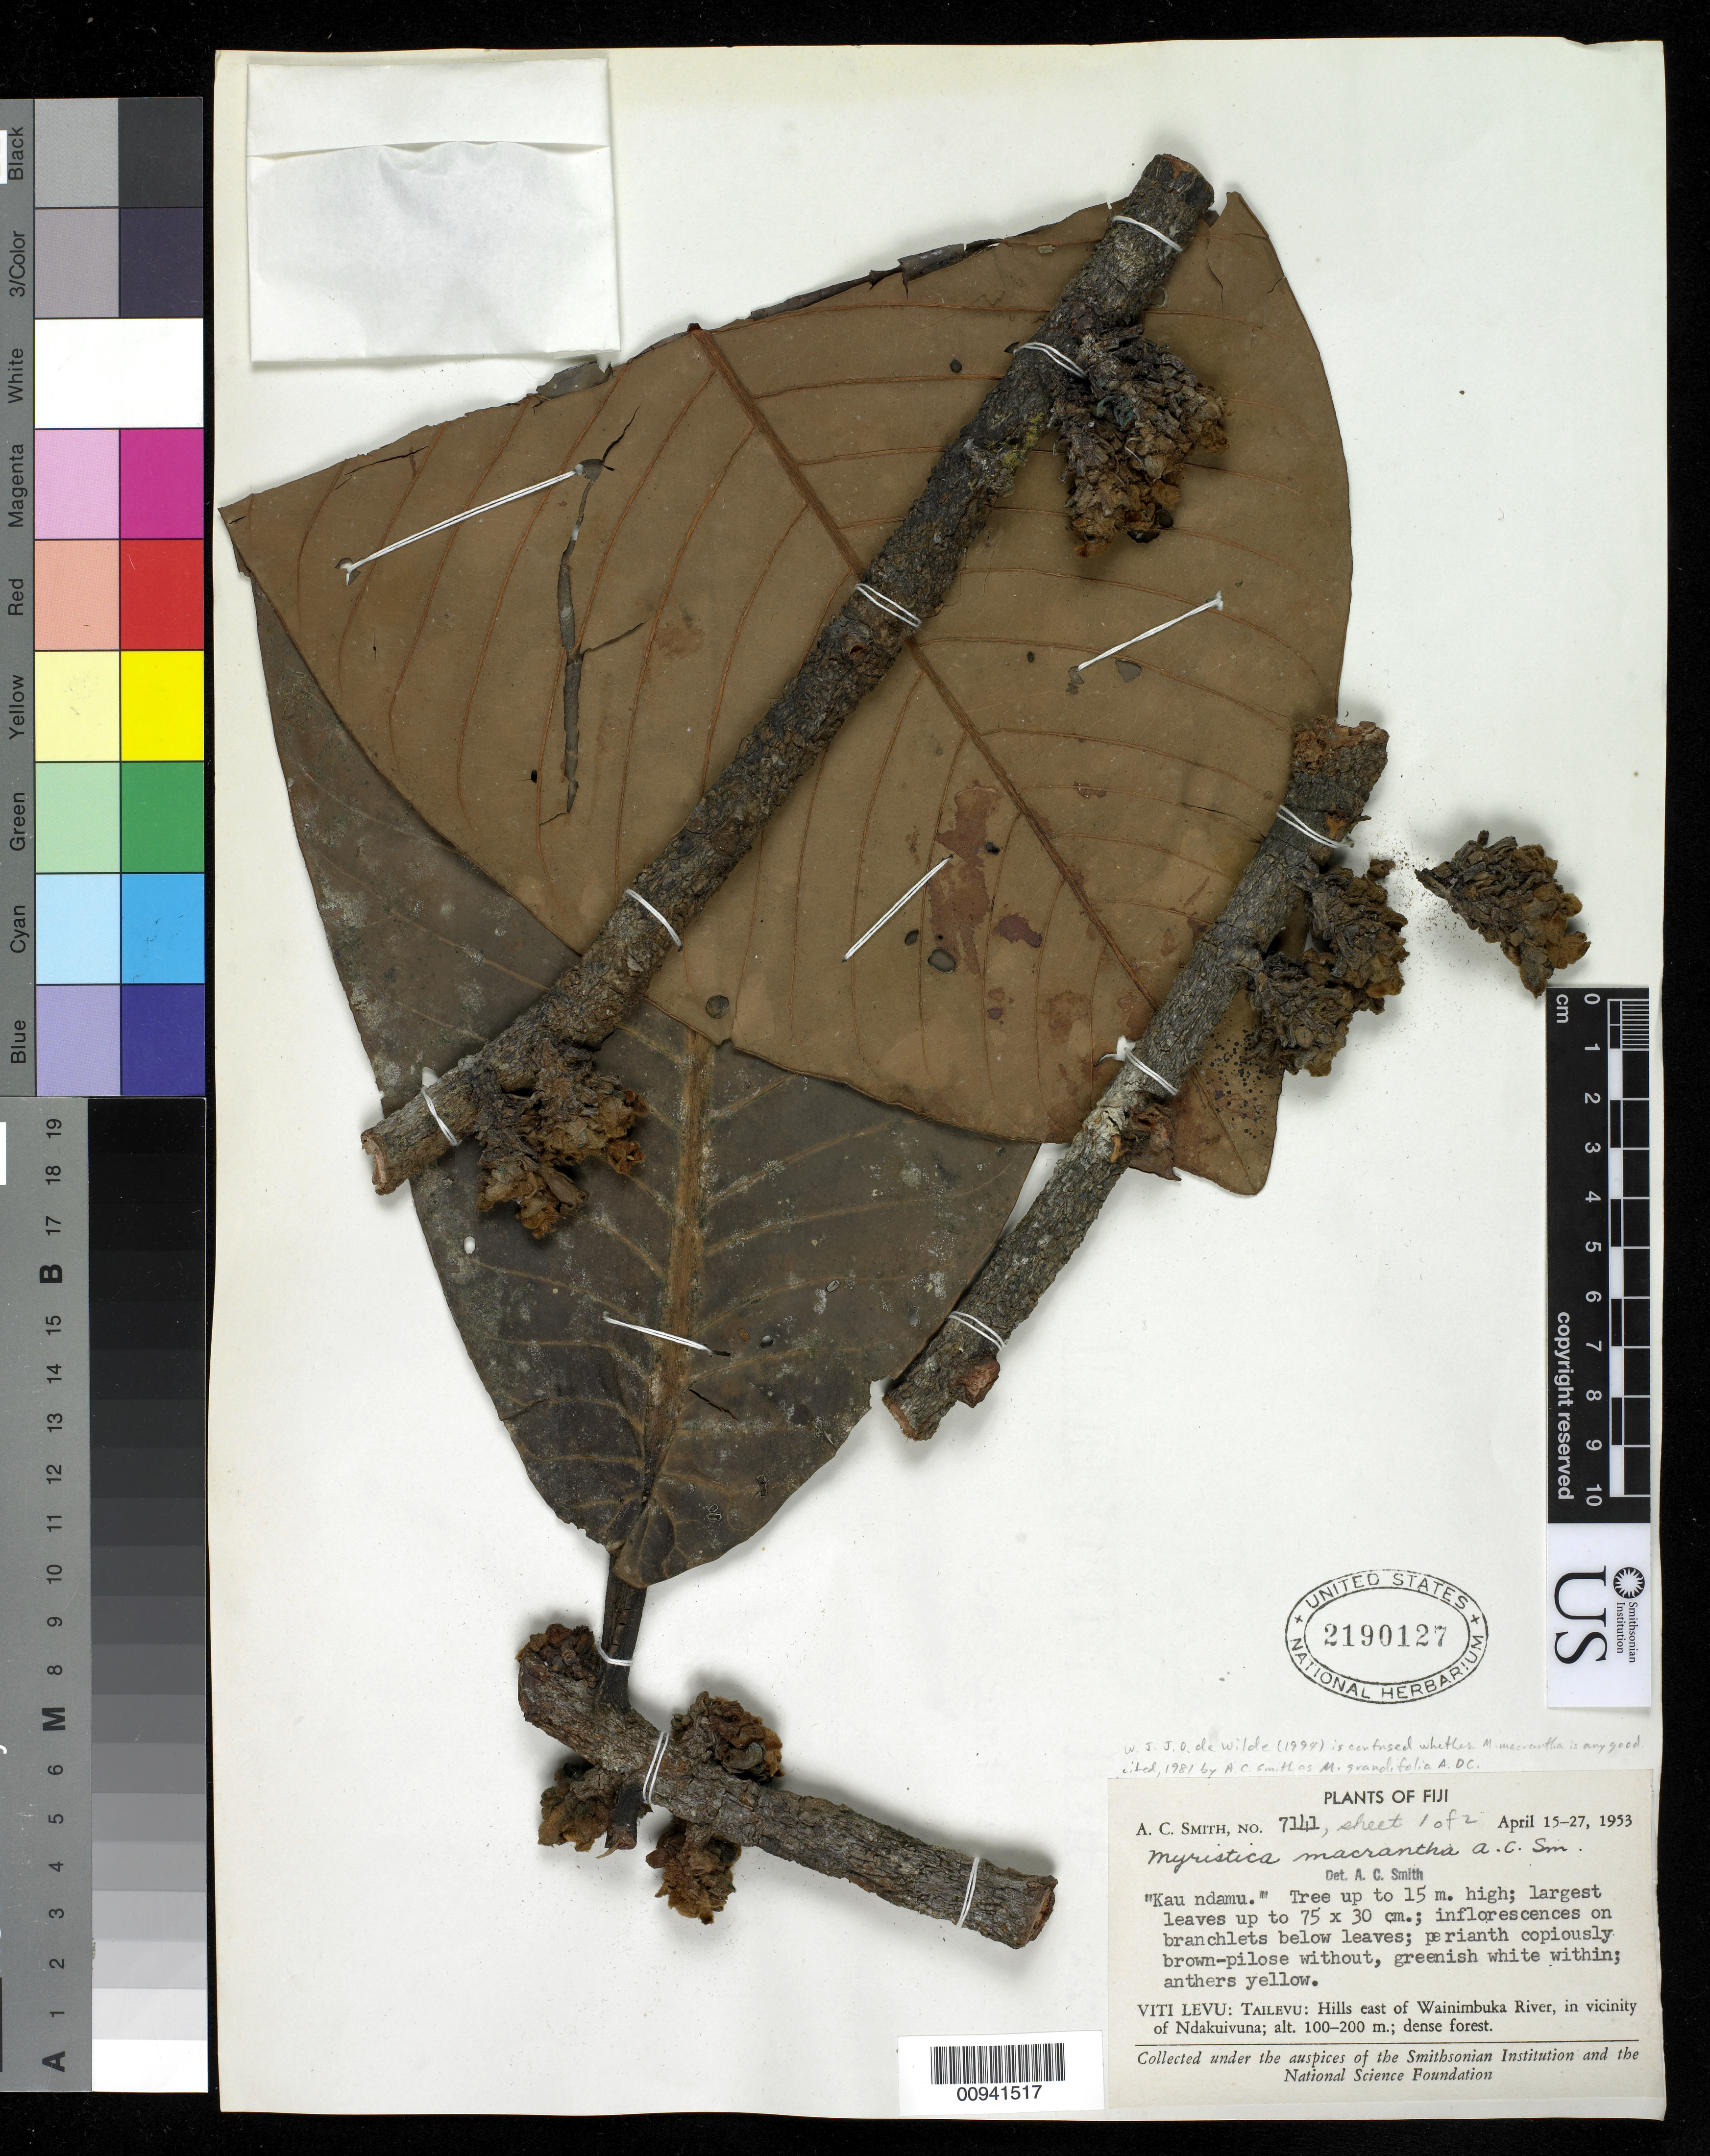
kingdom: Plantae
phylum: Tracheophyta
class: Magnoliopsida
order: Magnoliales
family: Myristicaceae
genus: Myristica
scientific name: Myristica macrantha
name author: A.C. Sm.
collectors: C. E. Smith Jr.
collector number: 7141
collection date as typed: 15 Apr 1953 to 27 Apr 1953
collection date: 1953-04-15/1953-04-27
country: Fiji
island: Viti Levu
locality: Tailevu: Hills east of Wainimbuka River, in vicinity of Ndakuivuna.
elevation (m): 100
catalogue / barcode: US 2190127